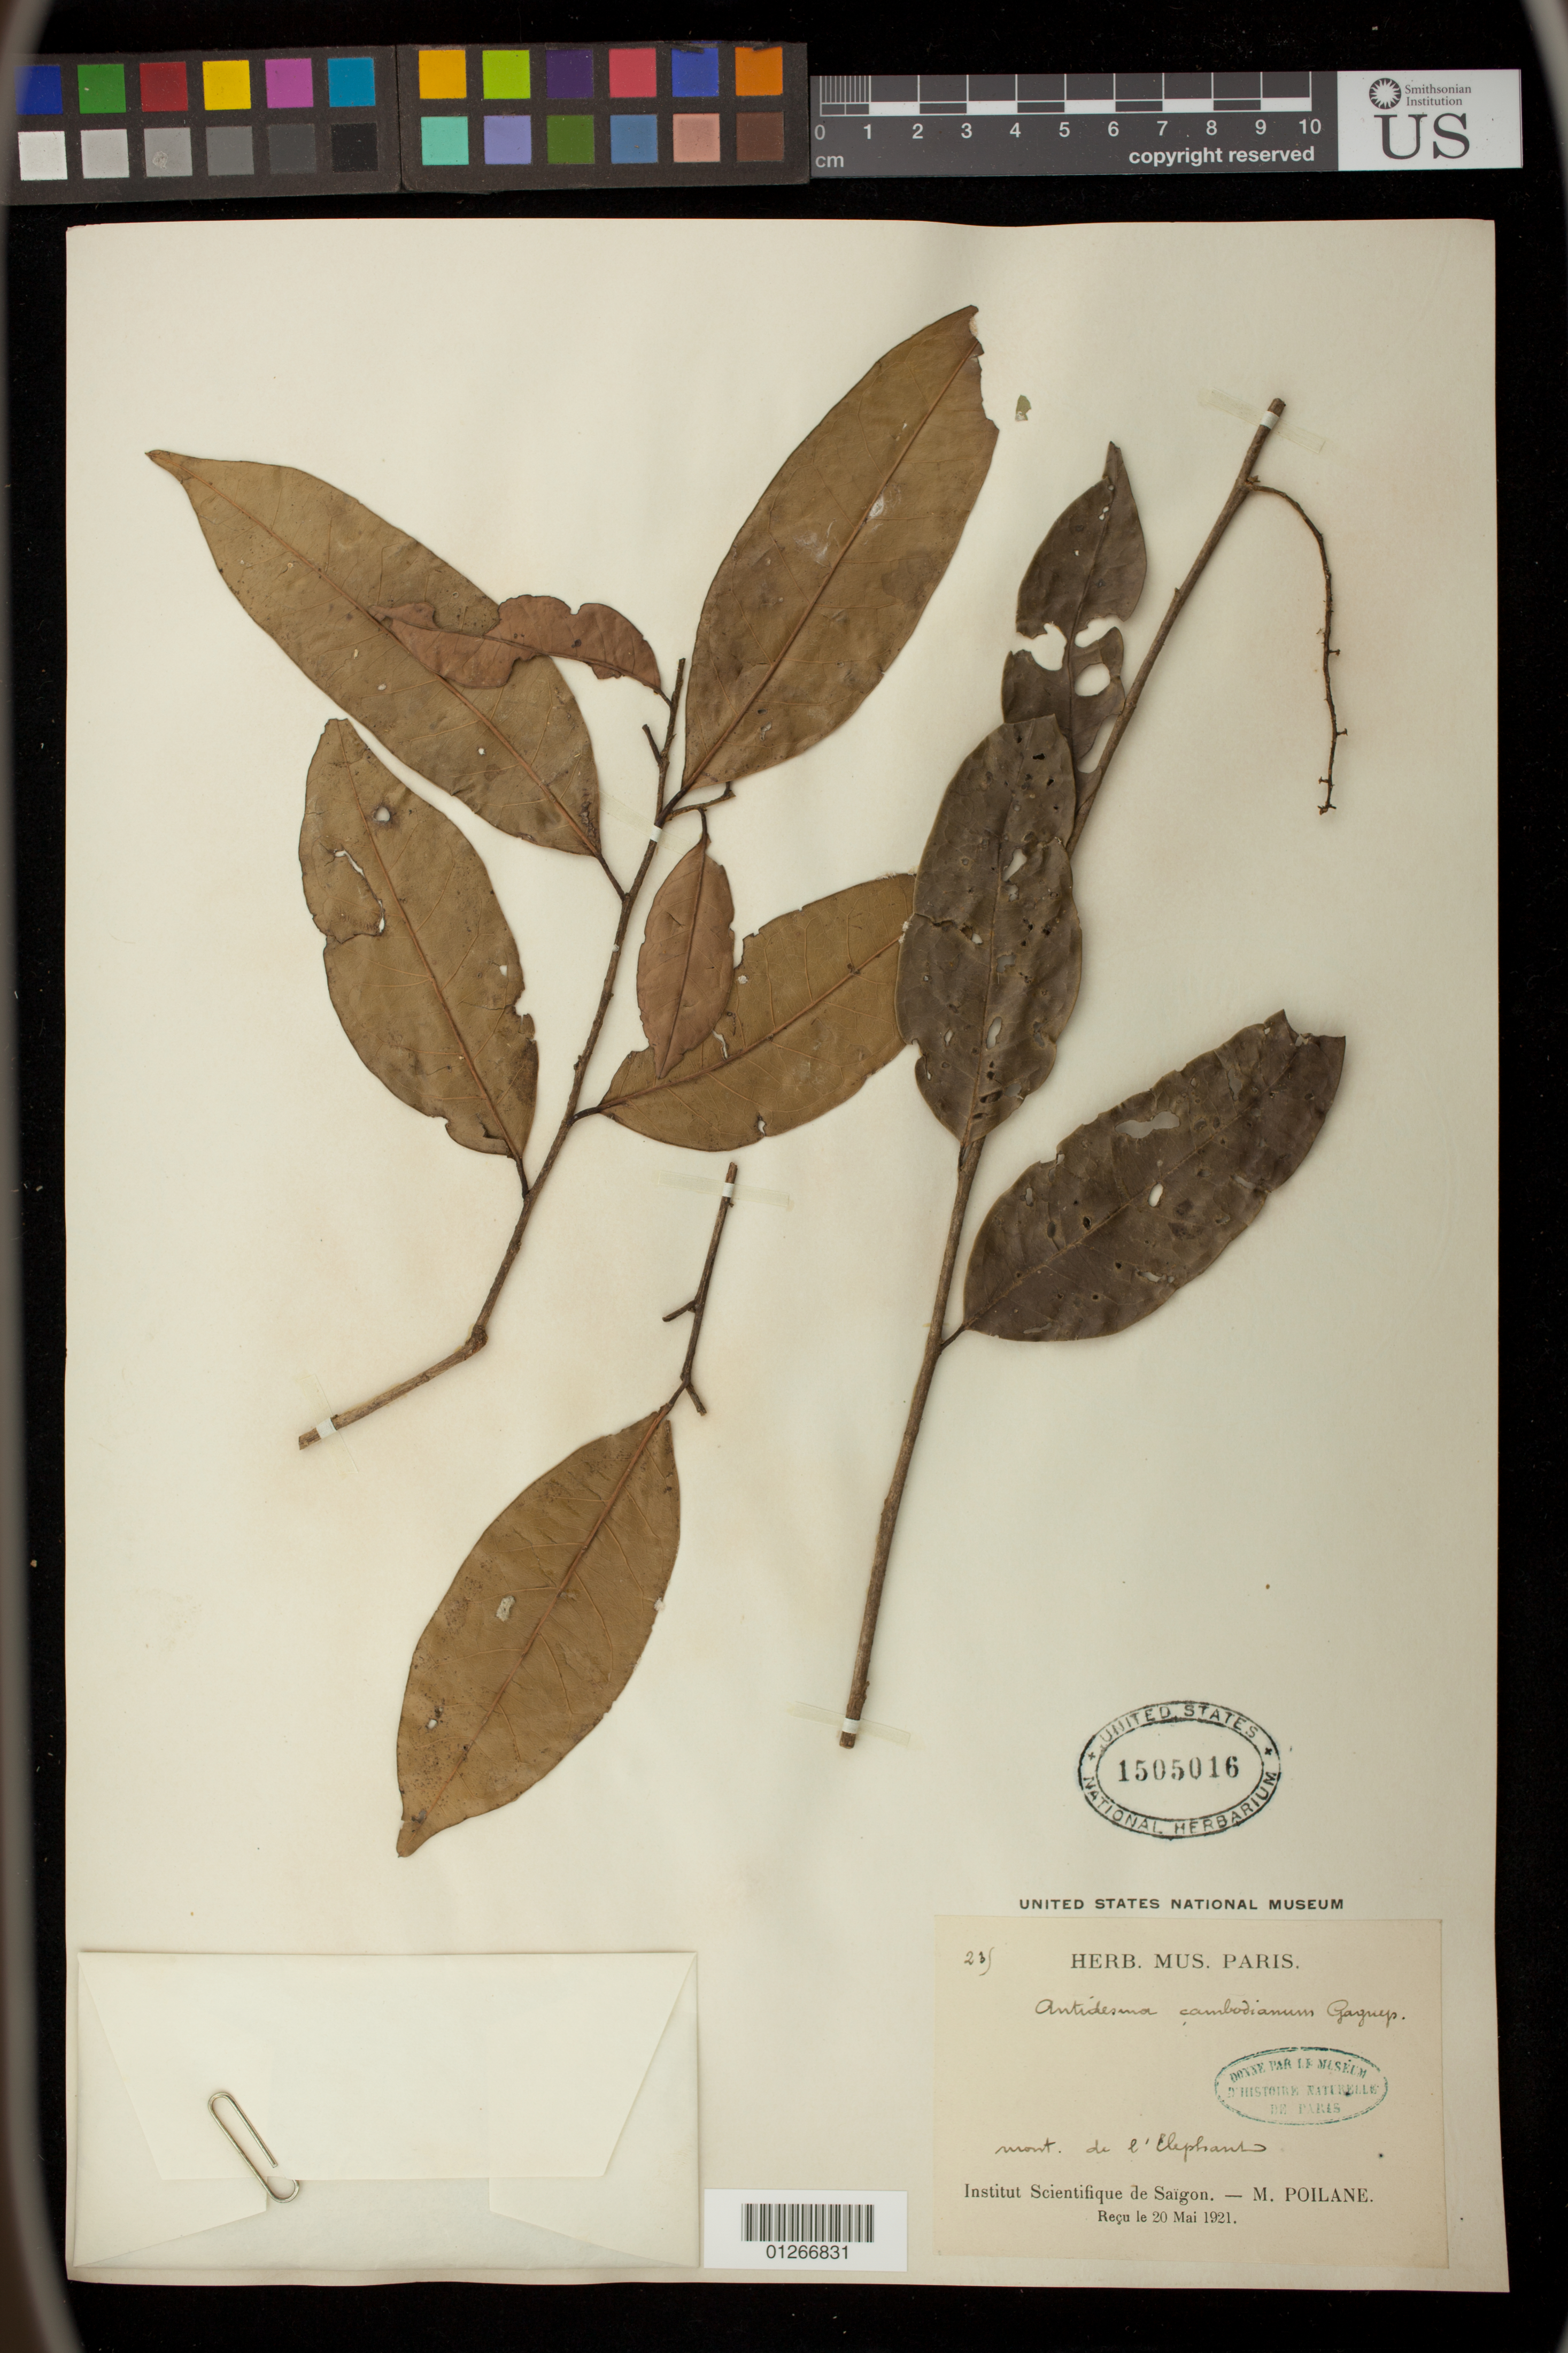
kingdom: Plantae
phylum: Tracheophyta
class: Magnoliopsida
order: Malpighiales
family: Phyllanthaceae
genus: Antidesma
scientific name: Antidesma cambodianum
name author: Gagnep.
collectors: M. Poilane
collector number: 235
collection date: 1921-05-20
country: Vietnam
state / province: Bac Kan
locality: mont. de l'Elephant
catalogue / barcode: US 1505016